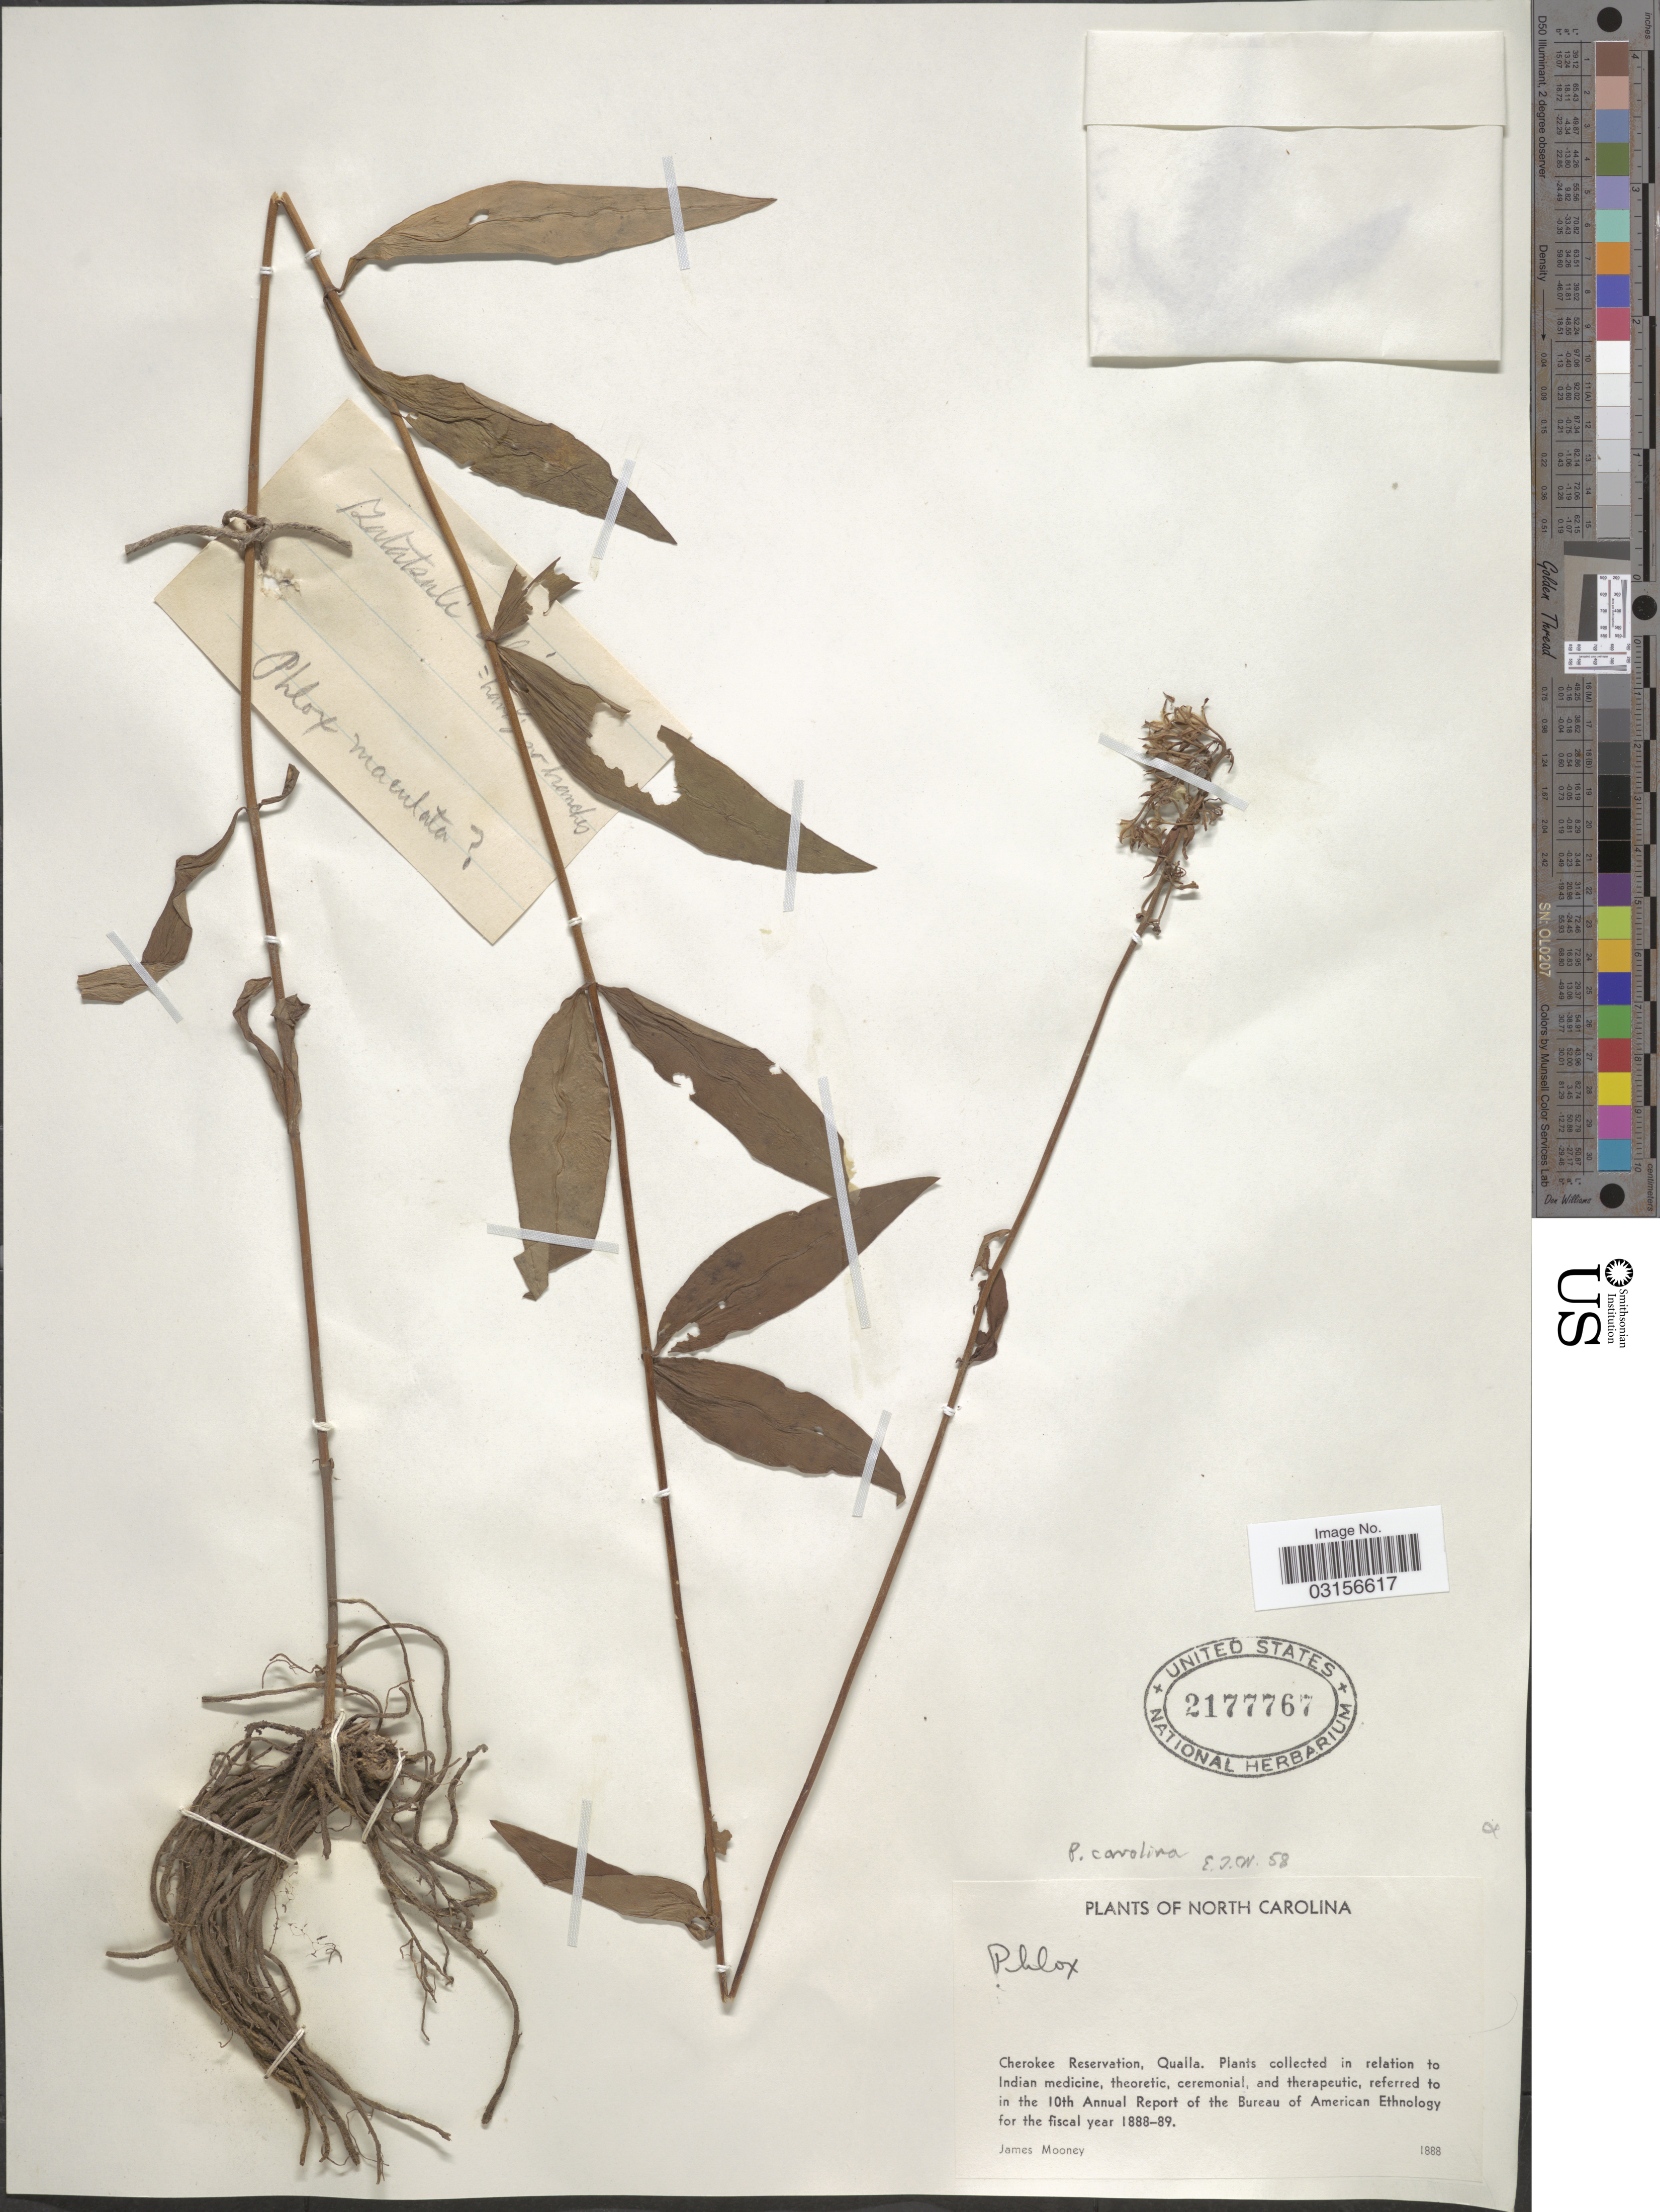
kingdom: Plantae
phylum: Tracheophyta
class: Magnoliopsida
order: Ericales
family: Polemoniaceae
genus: Phlox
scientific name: Phlox carolina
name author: L.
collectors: J. Mooney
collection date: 1888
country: United States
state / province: North Carolina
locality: Cherokee Reservation, Qualla.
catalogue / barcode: US 2177767